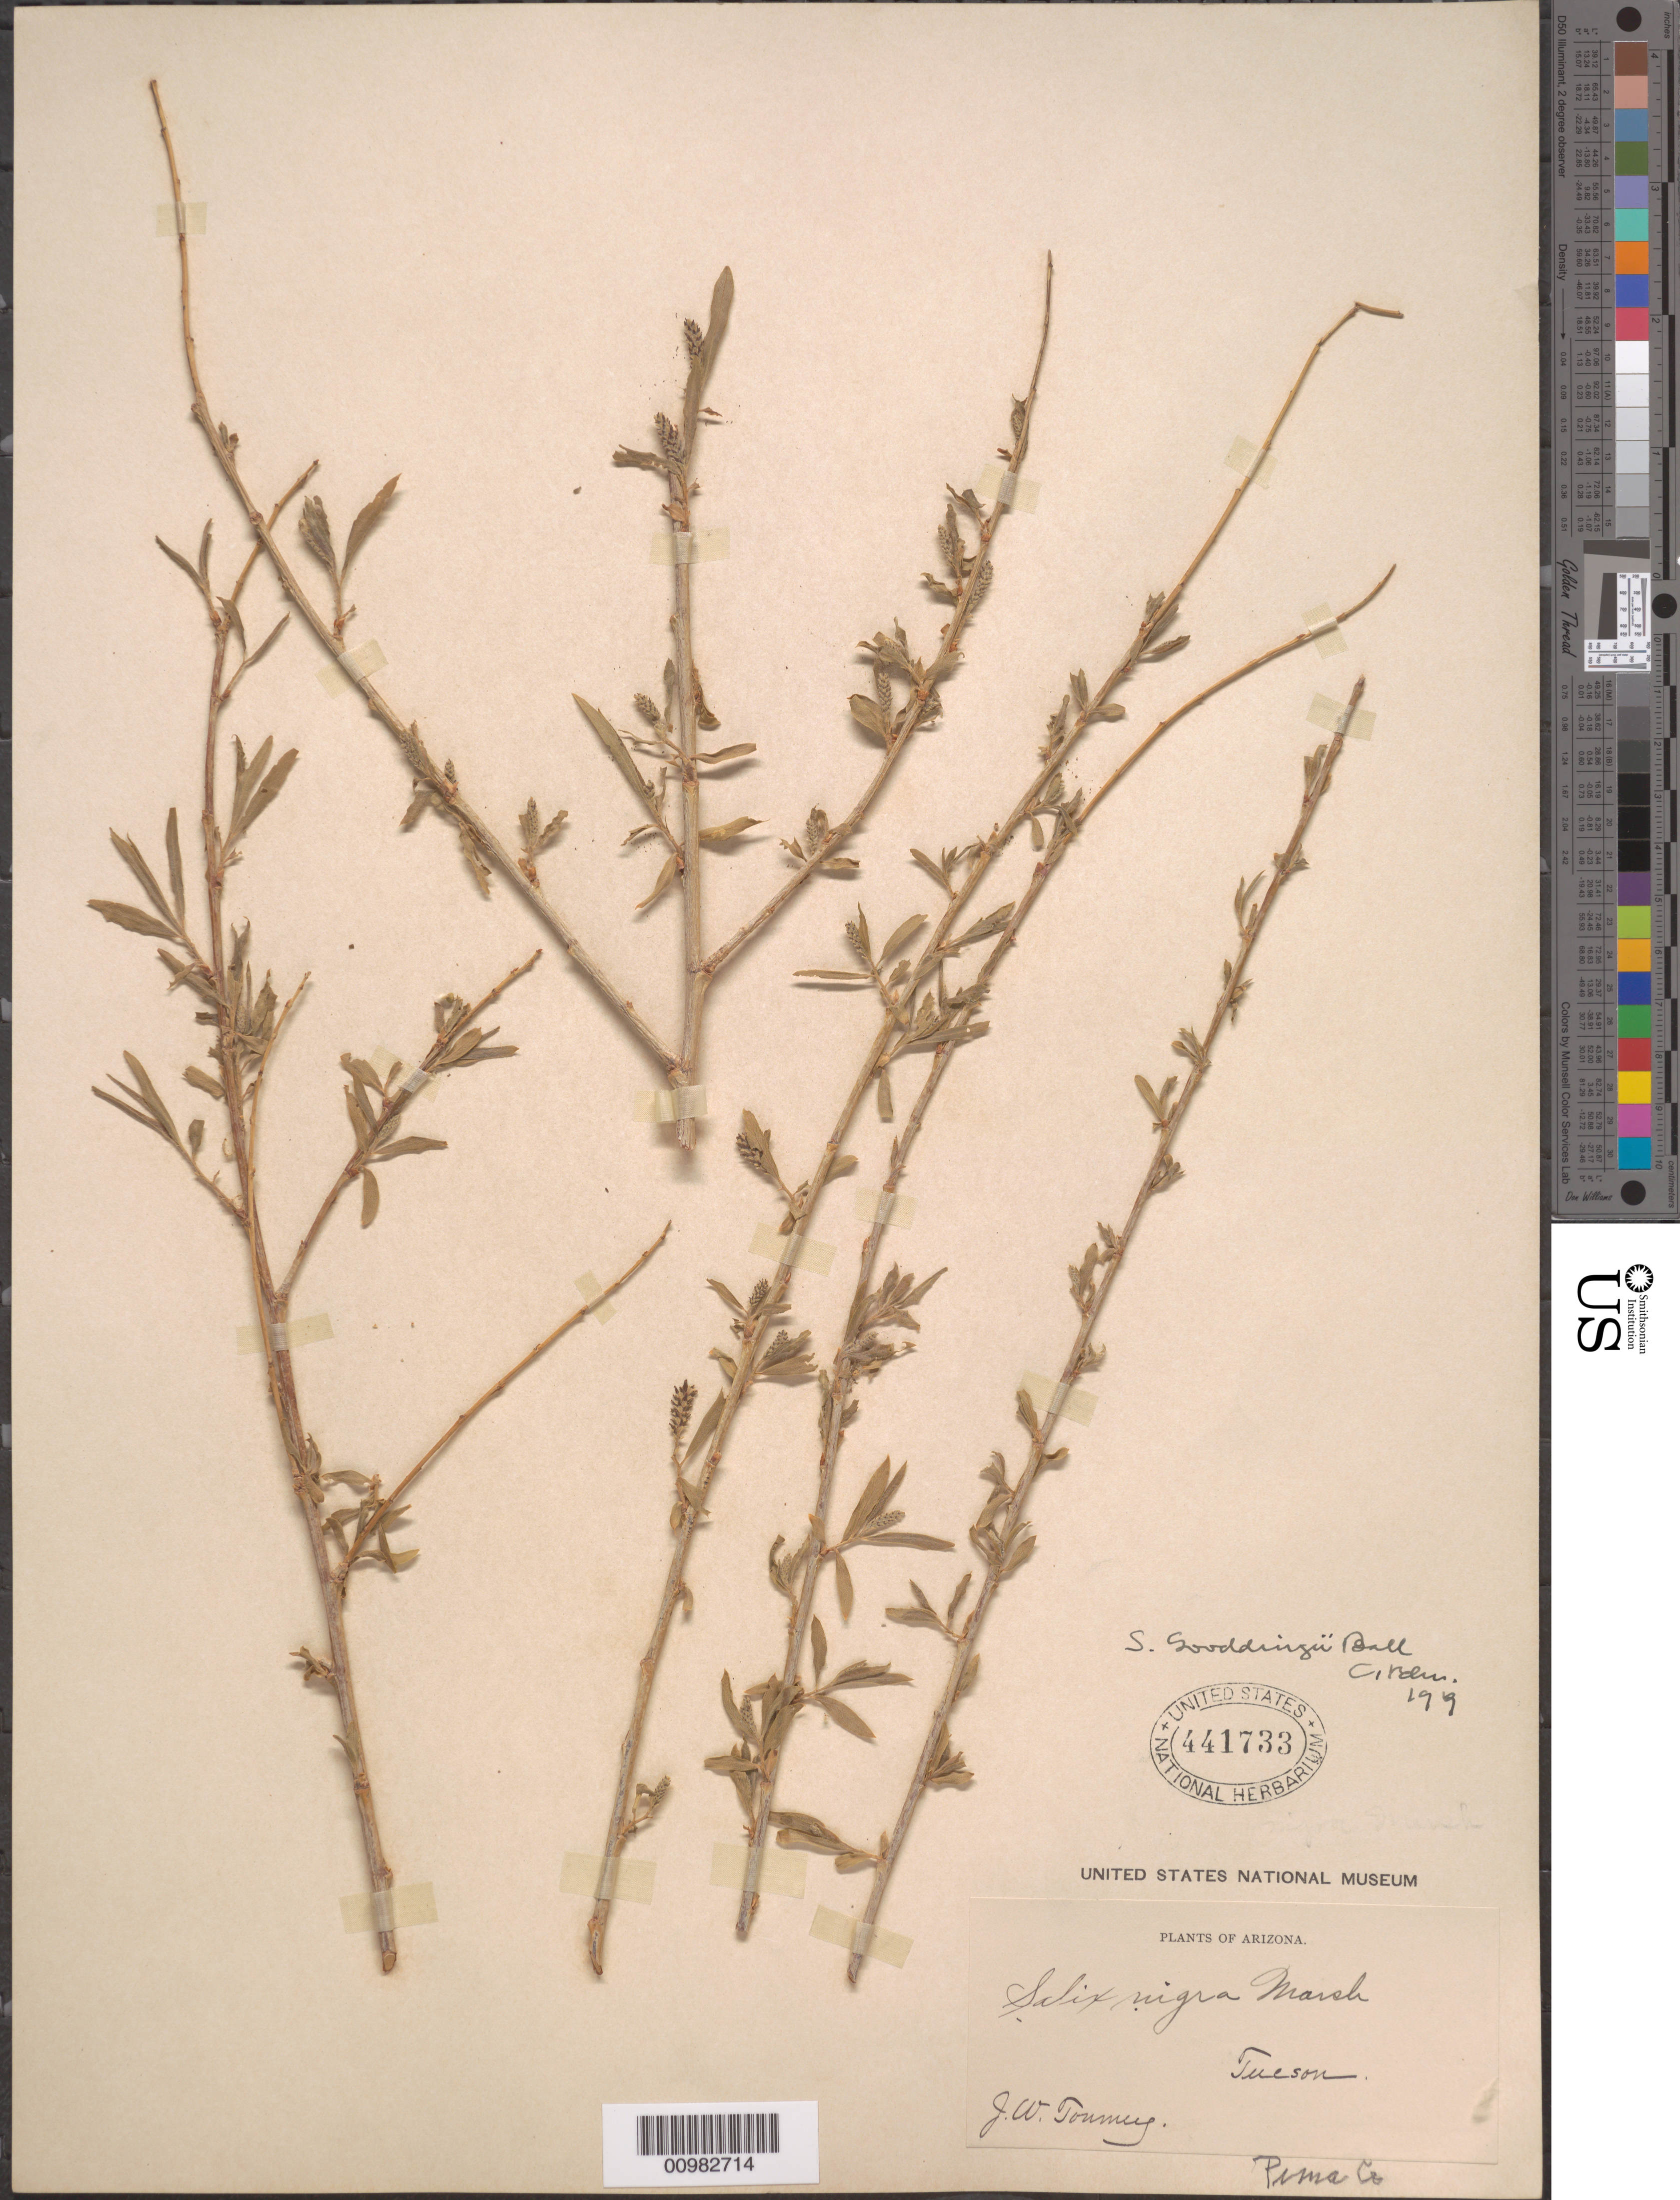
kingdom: Plantae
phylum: Tracheophyta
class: Magnoliopsida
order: Malpighiales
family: Salicaceae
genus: Salix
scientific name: Salix gooddingii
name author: C.R. Ball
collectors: J. W. Toumey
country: United States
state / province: Arizona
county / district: Pima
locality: Tucson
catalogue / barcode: US 44173